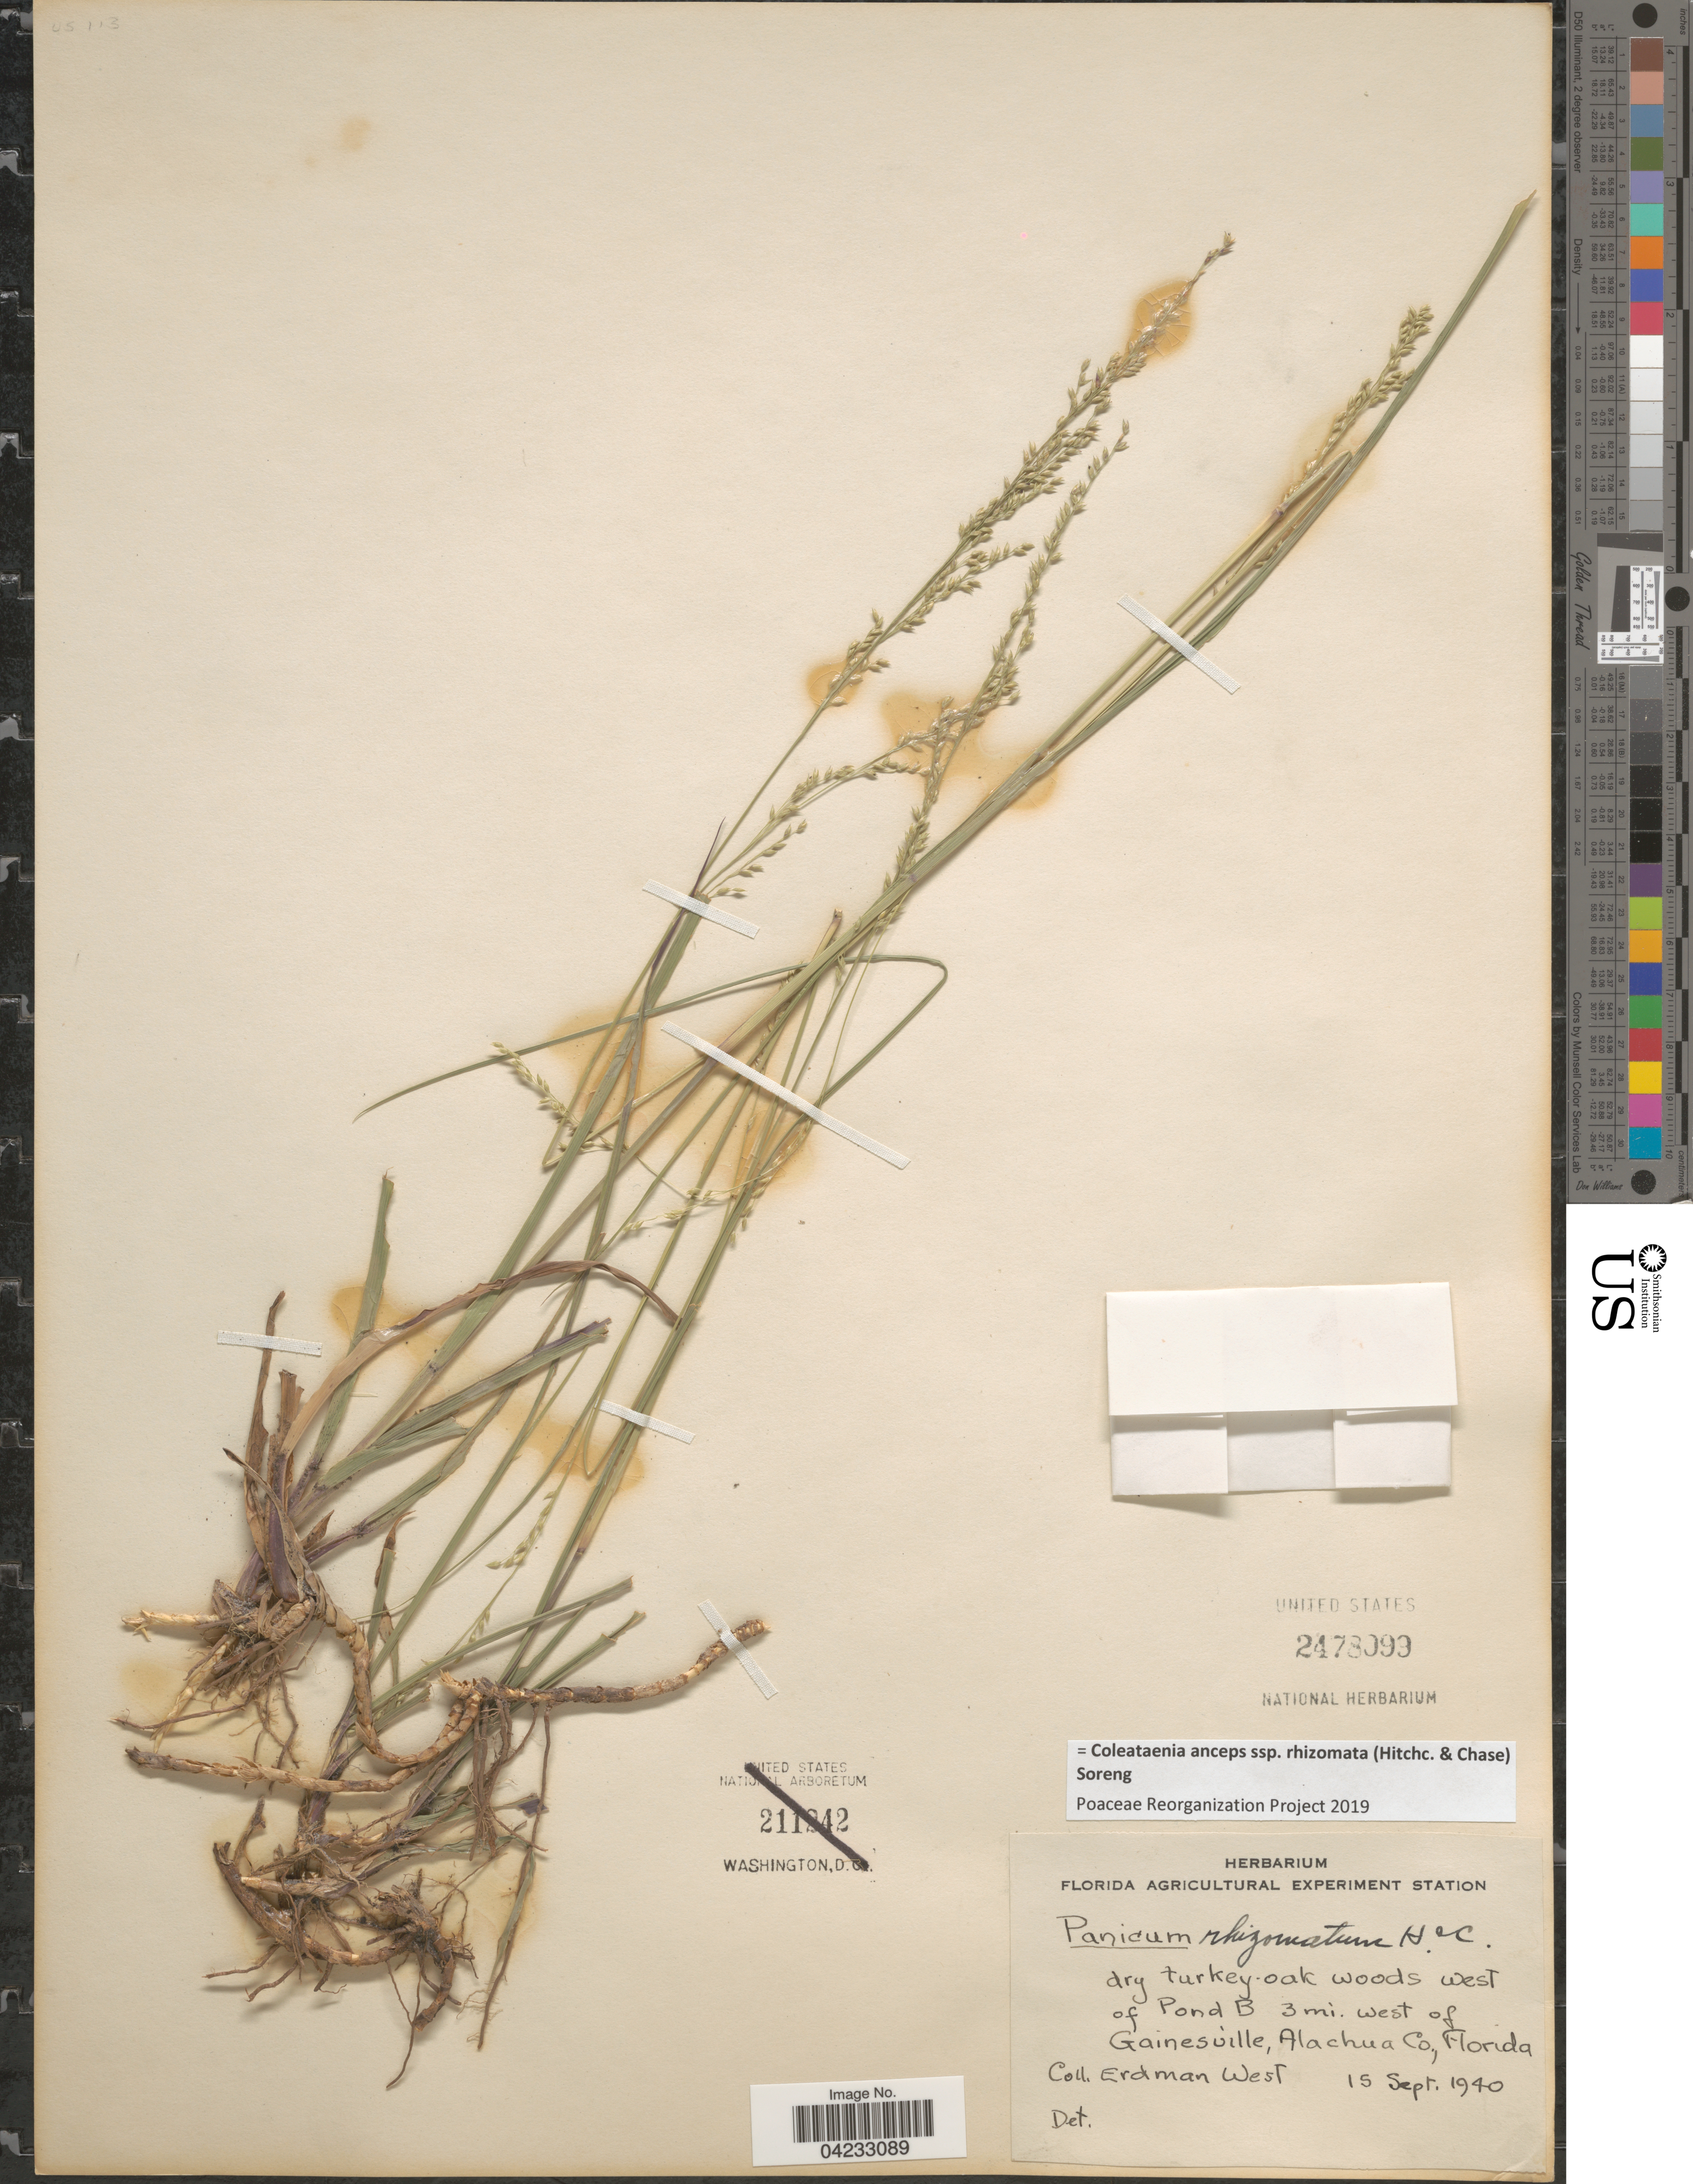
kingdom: Plantae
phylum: Tracheophyta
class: Liliopsida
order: Poales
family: Poaceae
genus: Coleataenia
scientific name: Coleataenia anceps subsp. rhizomata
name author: (Hitchc. & Chase) Soreng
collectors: E. West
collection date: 1940-09-15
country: United States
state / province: Florida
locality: West of Pond B 3 mi. west of Gainesville, Alachua Co.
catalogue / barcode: US 2478099